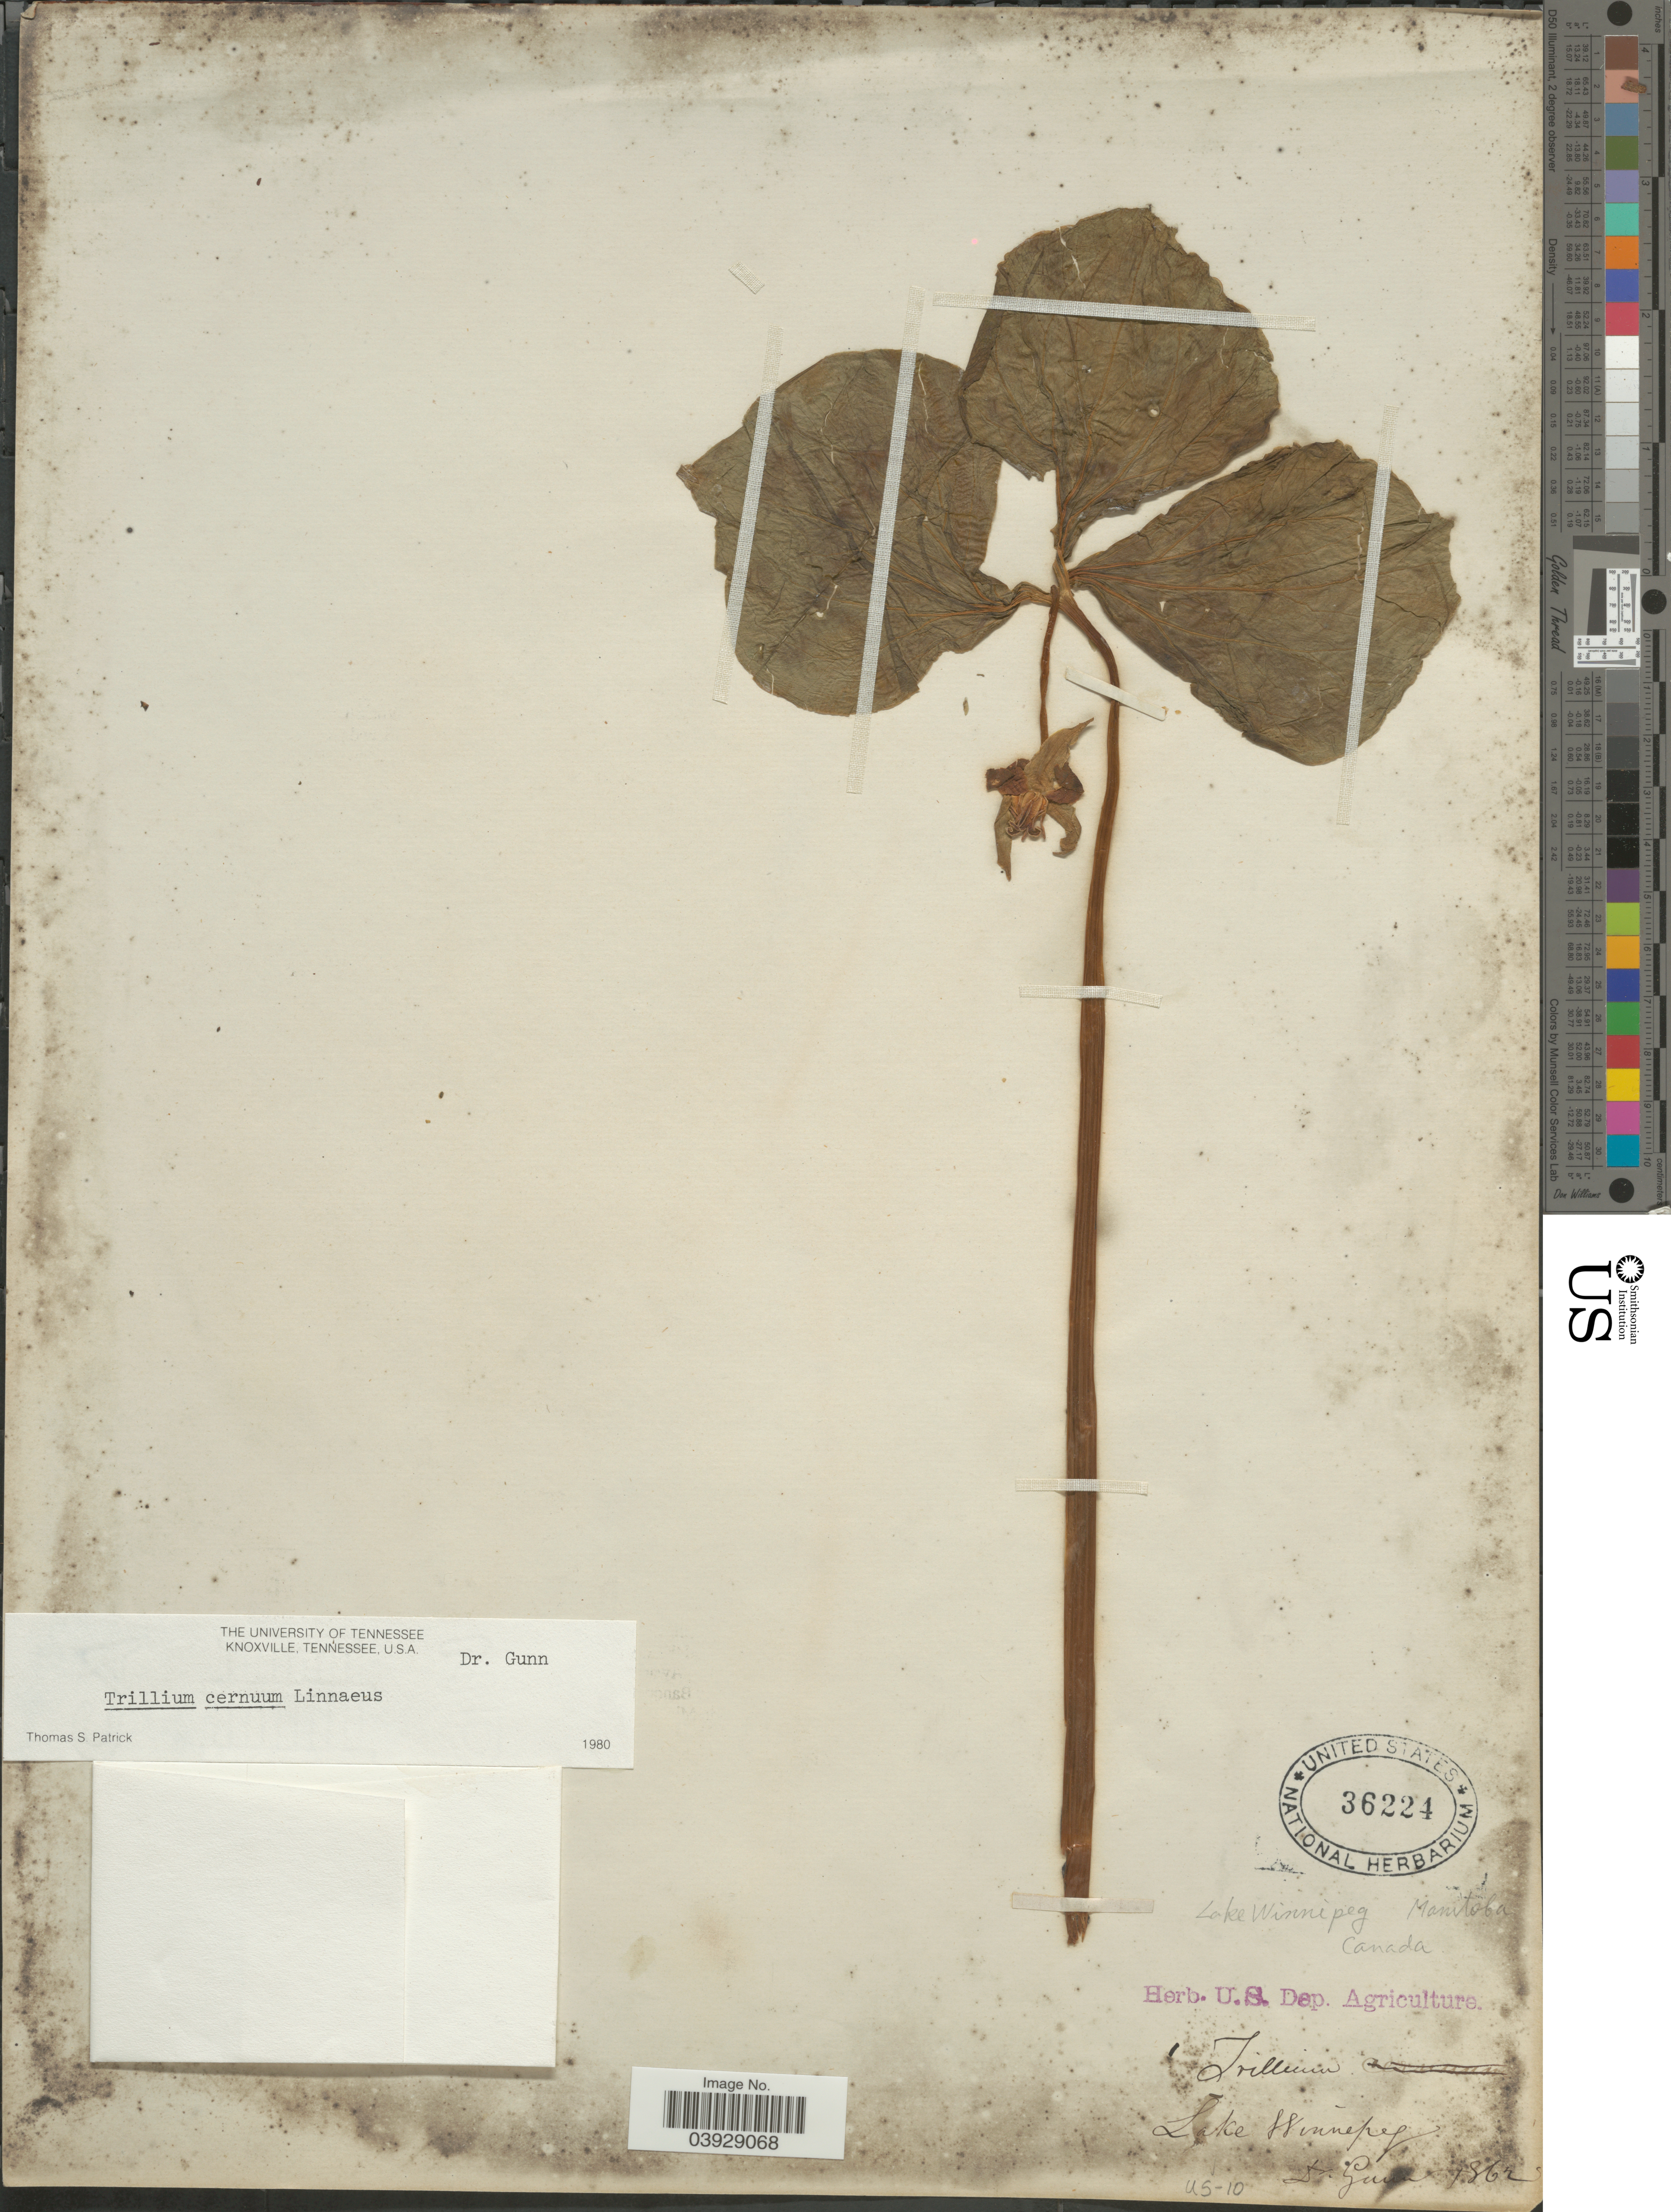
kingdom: Plantae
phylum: Tracheophyta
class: Liliopsida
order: Liliales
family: Melanthiaceae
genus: Trillium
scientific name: Trillium cernuum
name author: L.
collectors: -. Gunn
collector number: US-10?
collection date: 1862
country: Canada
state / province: Manitoba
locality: Lake Winnipeg.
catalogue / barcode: US 36224